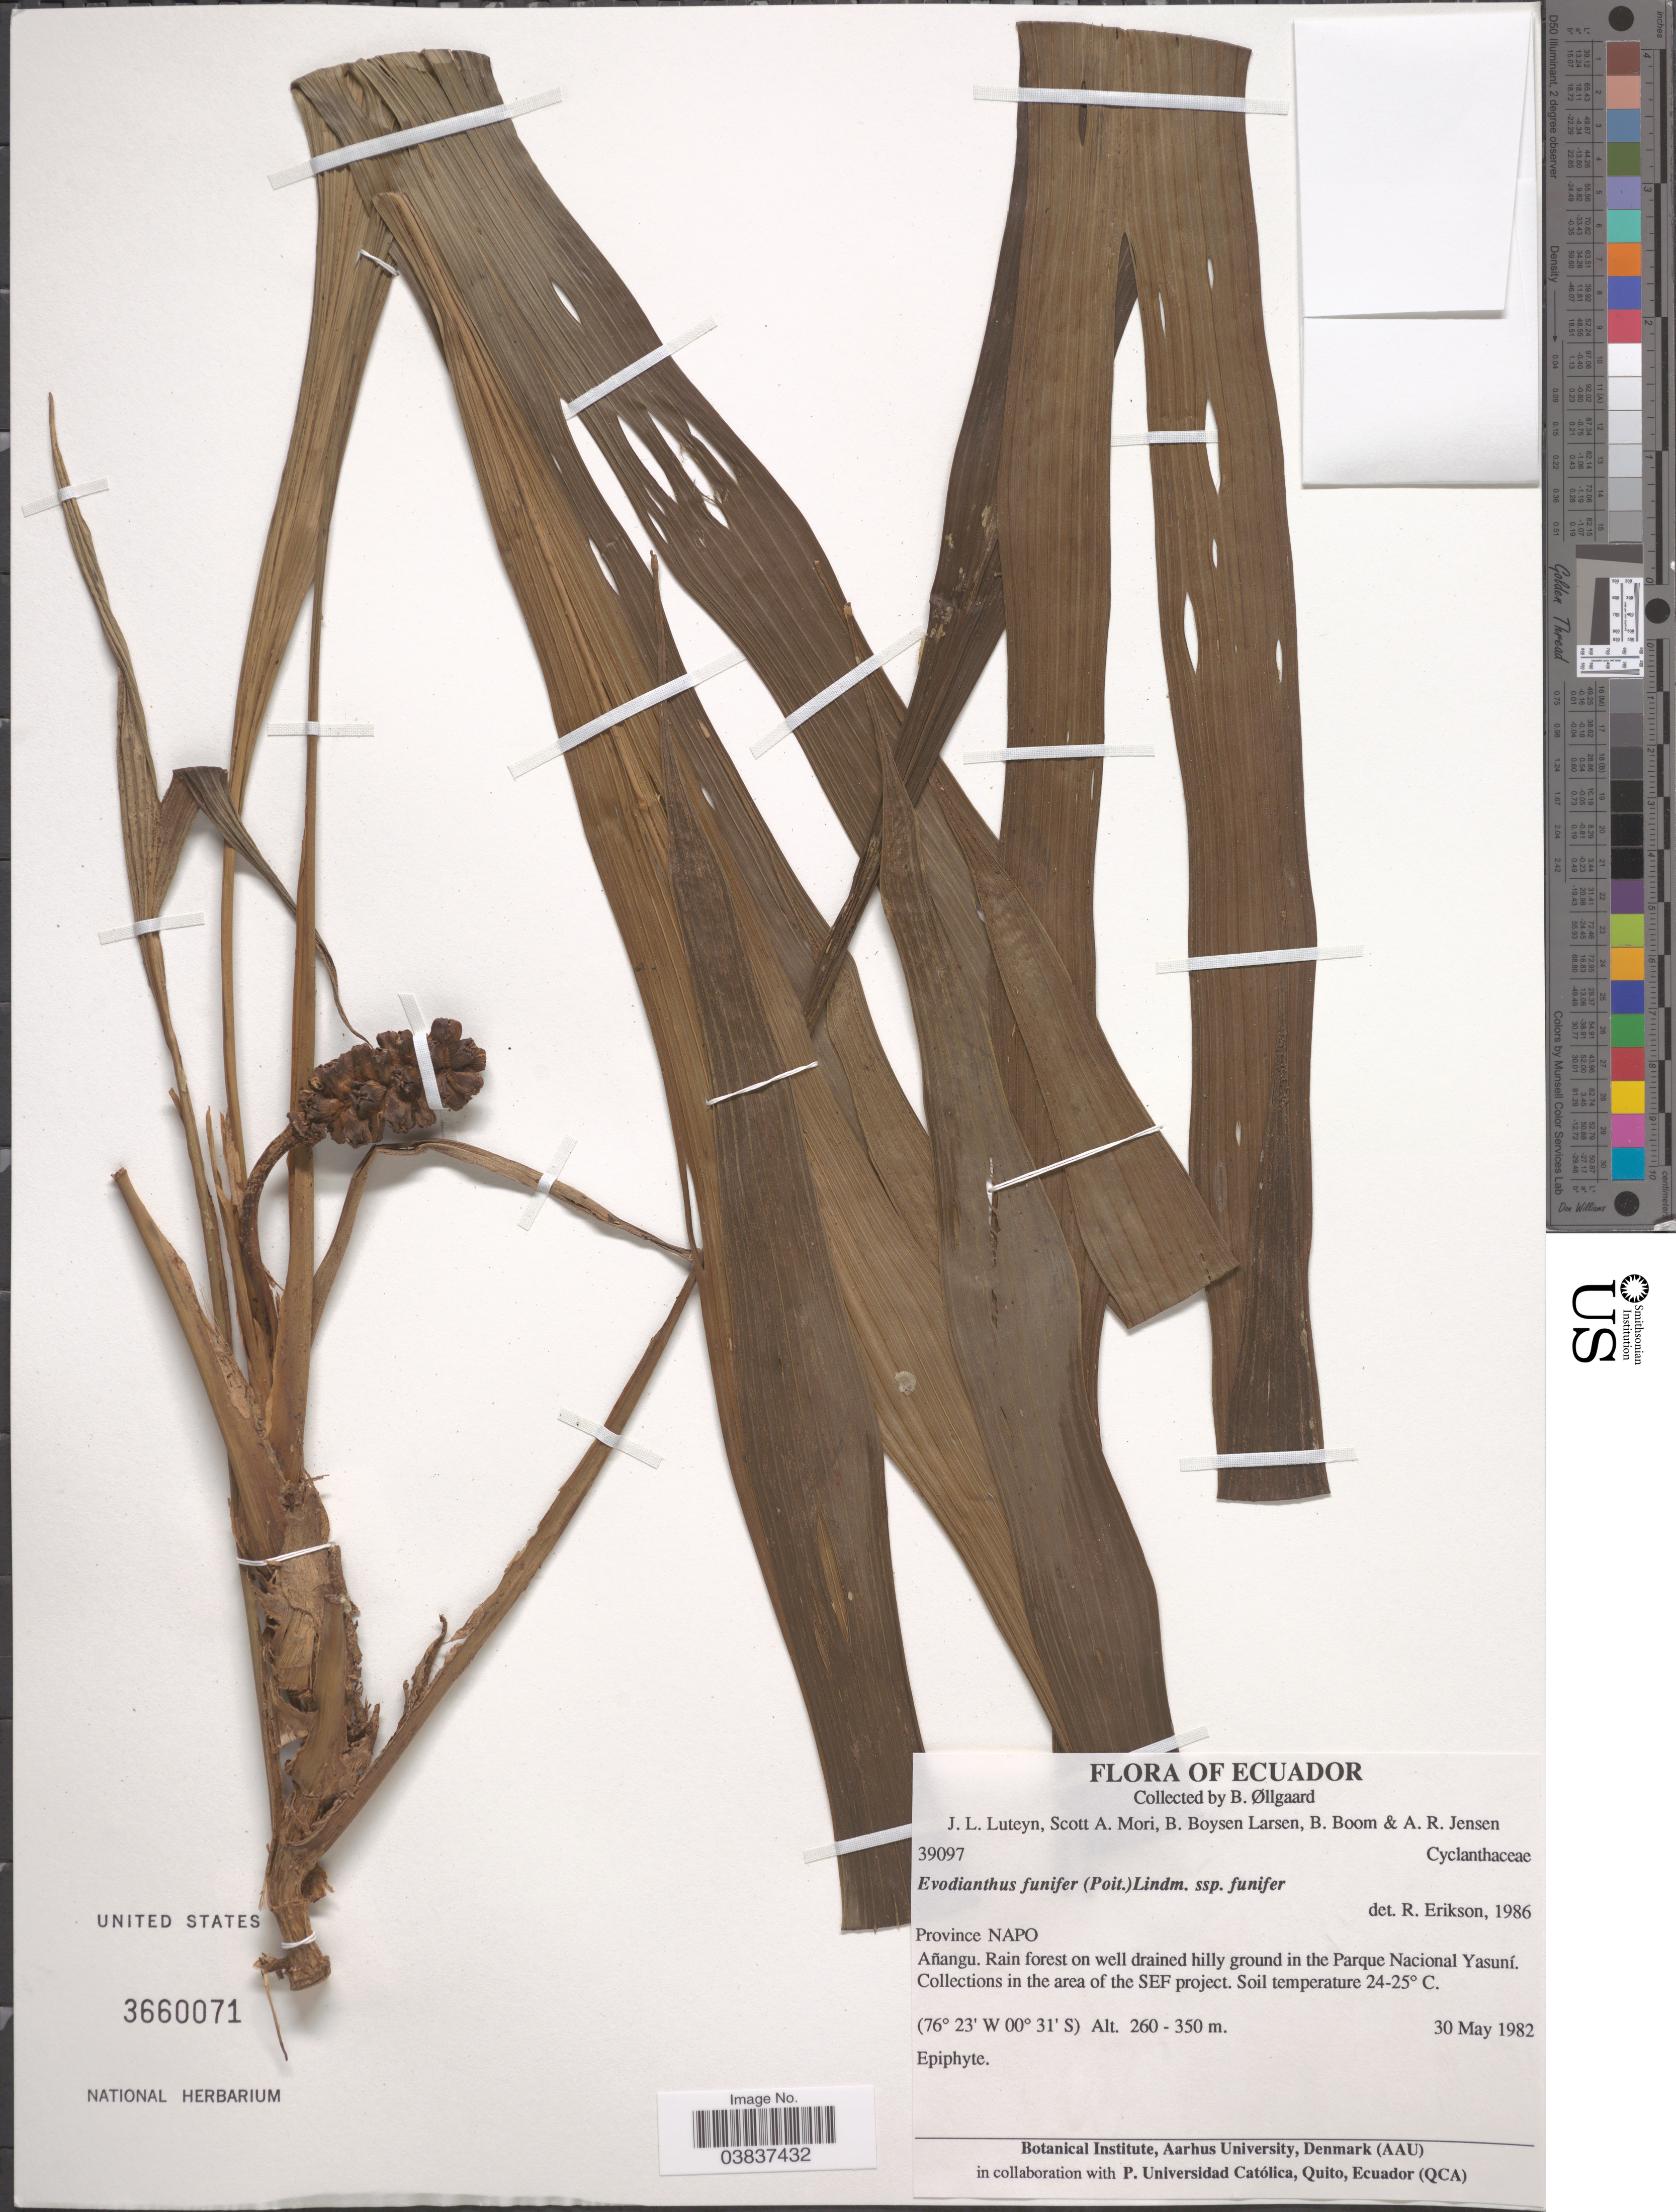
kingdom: Plantae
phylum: Tracheophyta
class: Liliopsida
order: Pandanales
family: Cyclanthaceae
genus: Evodianthus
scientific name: Evodianthus funifer subsp. funifer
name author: (Poit.) Lindm.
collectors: B. Øllgaard, J. Luteyn, S. Mori, B. Larsen & et al.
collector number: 39097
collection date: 1982-05-30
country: Ecuador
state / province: Napo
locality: Aňangu. Rain forest on well drained hilly ground in the Parque Nacional Yasuní. In the area of the SEF project.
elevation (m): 260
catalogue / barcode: US 3660071